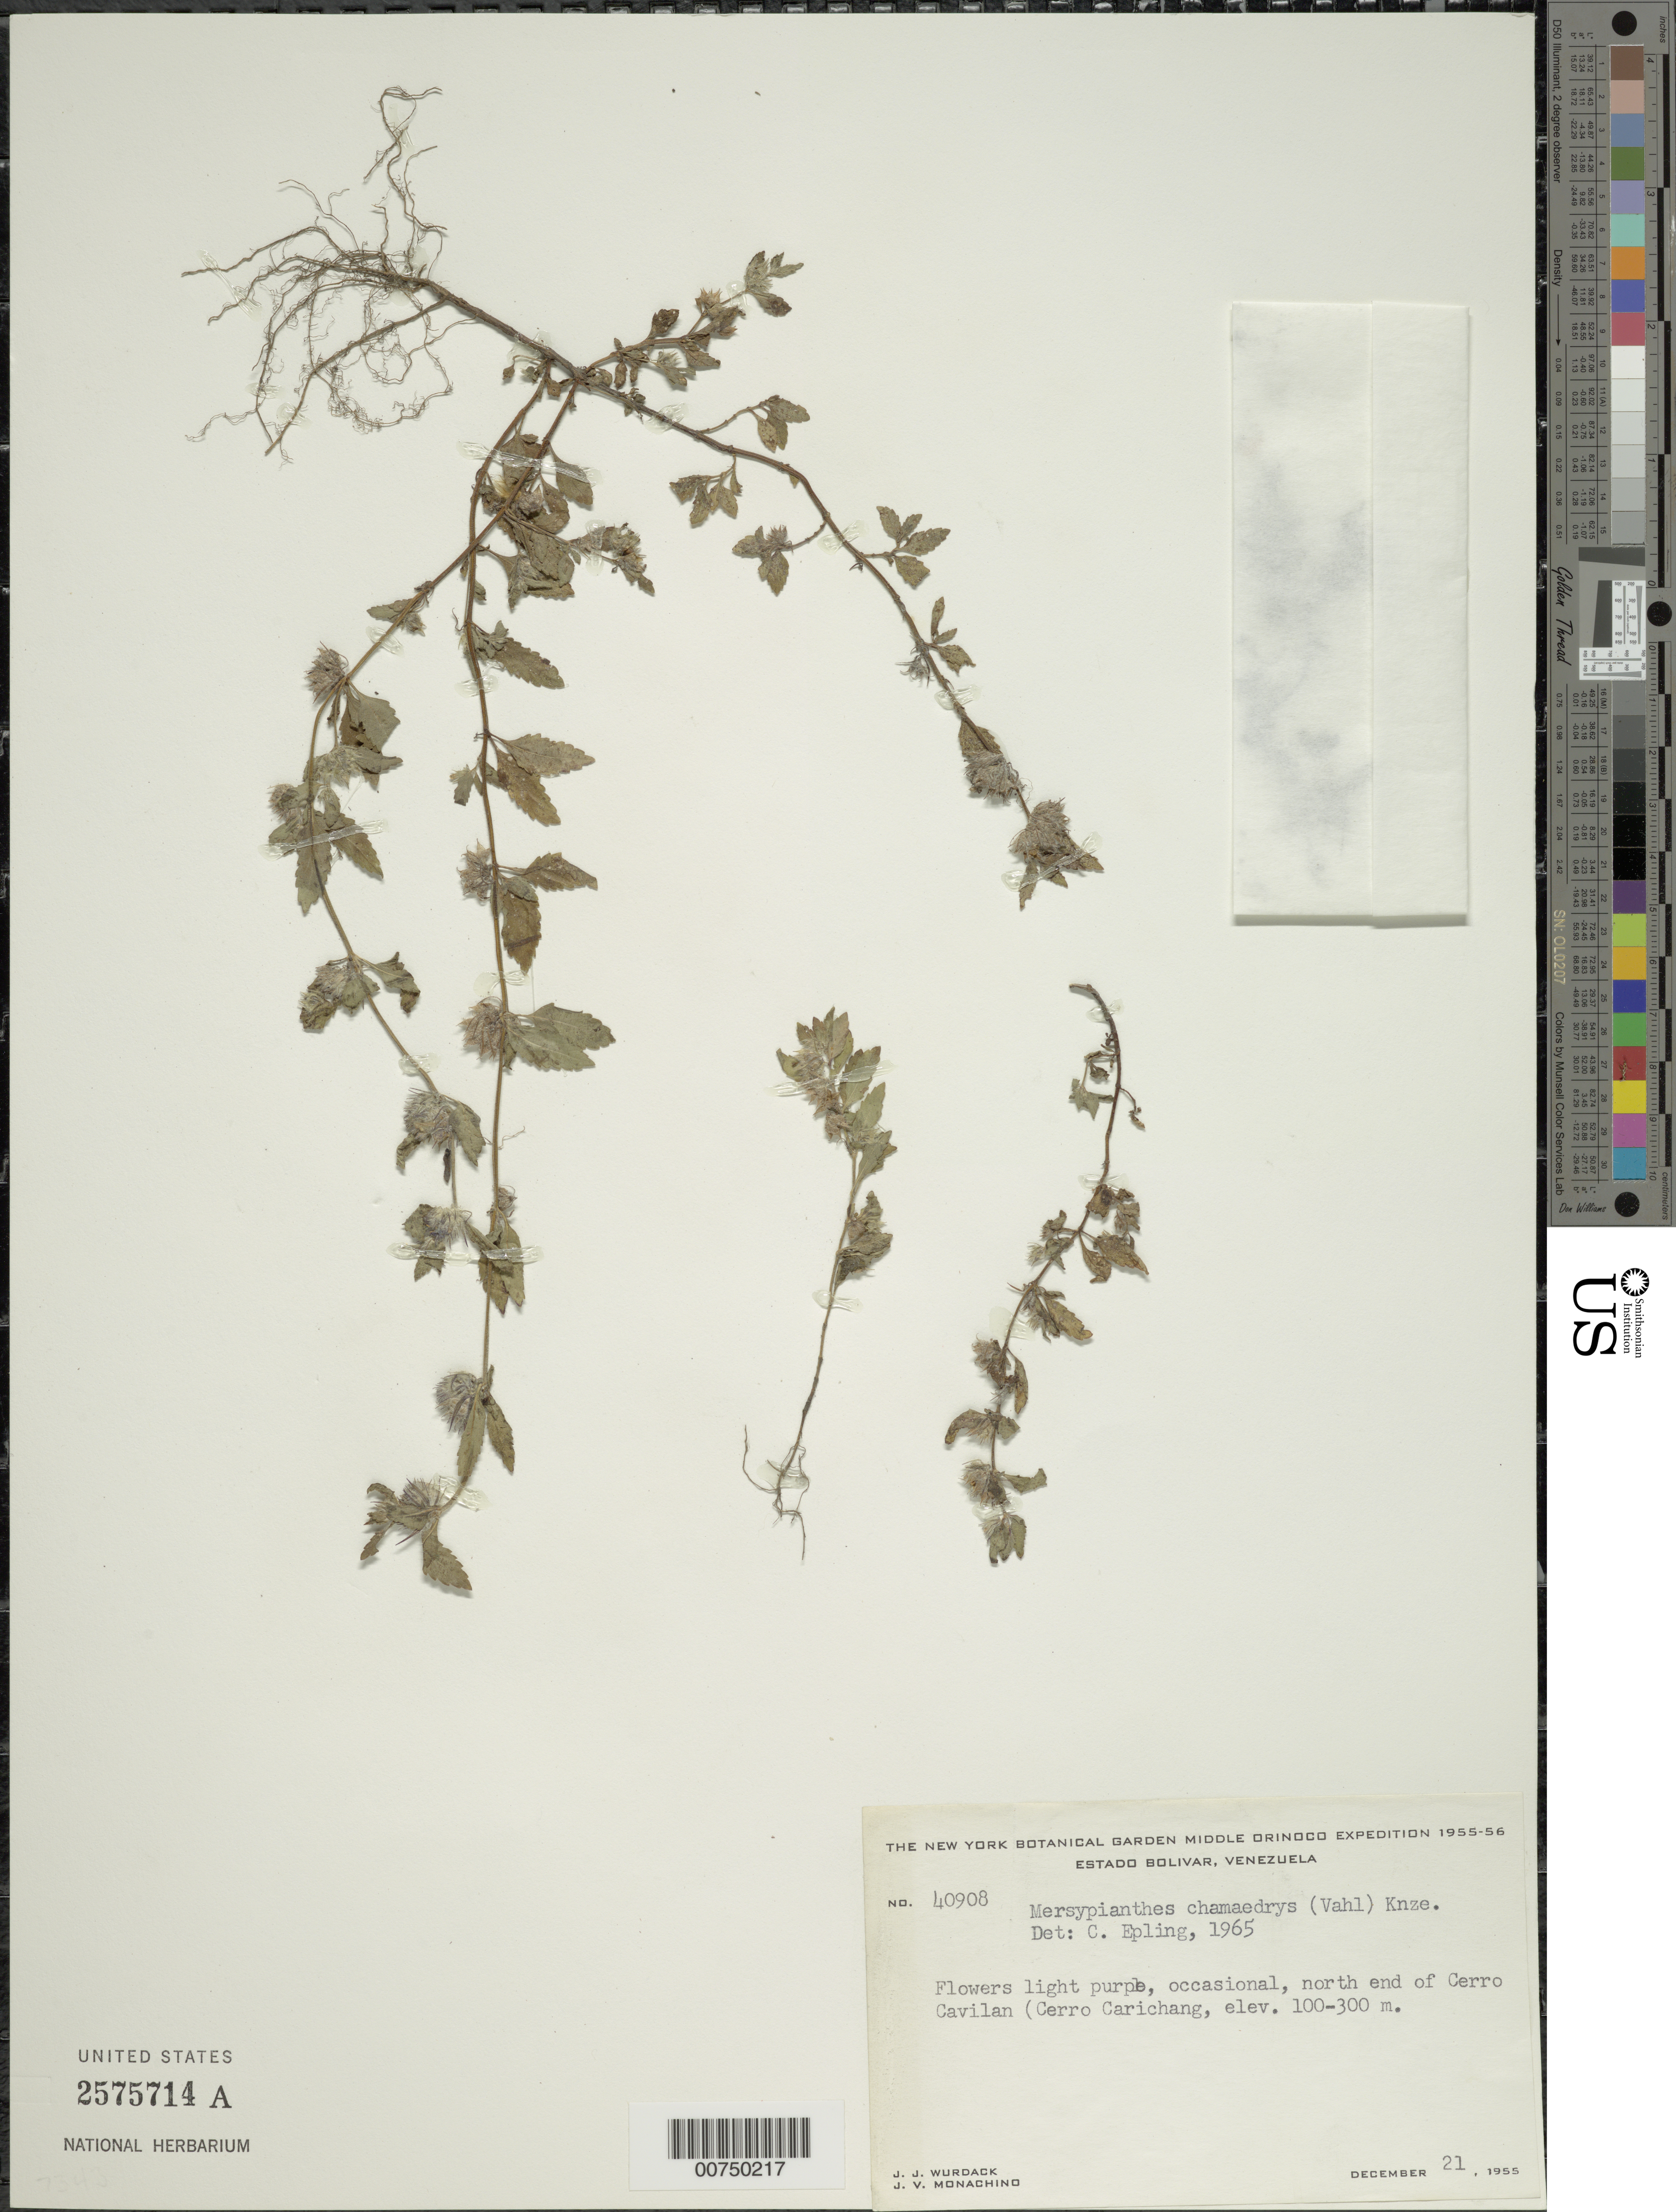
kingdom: Plantae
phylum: Tracheophyta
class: Magnoliopsida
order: Lamiales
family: Lamiaceae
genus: Marsypianthes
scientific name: Marsypianthes chamaedrys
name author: (Vahl) Kuntze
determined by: Epling, C. C.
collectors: J. J. Wurdack & J. V. Monachino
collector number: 40908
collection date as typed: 21-Dec-55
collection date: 1955-12-21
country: Venezuela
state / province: Bolívar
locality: Cerro Gavilan (Cerro Carichana), north end of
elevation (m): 100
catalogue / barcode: US 2575714A